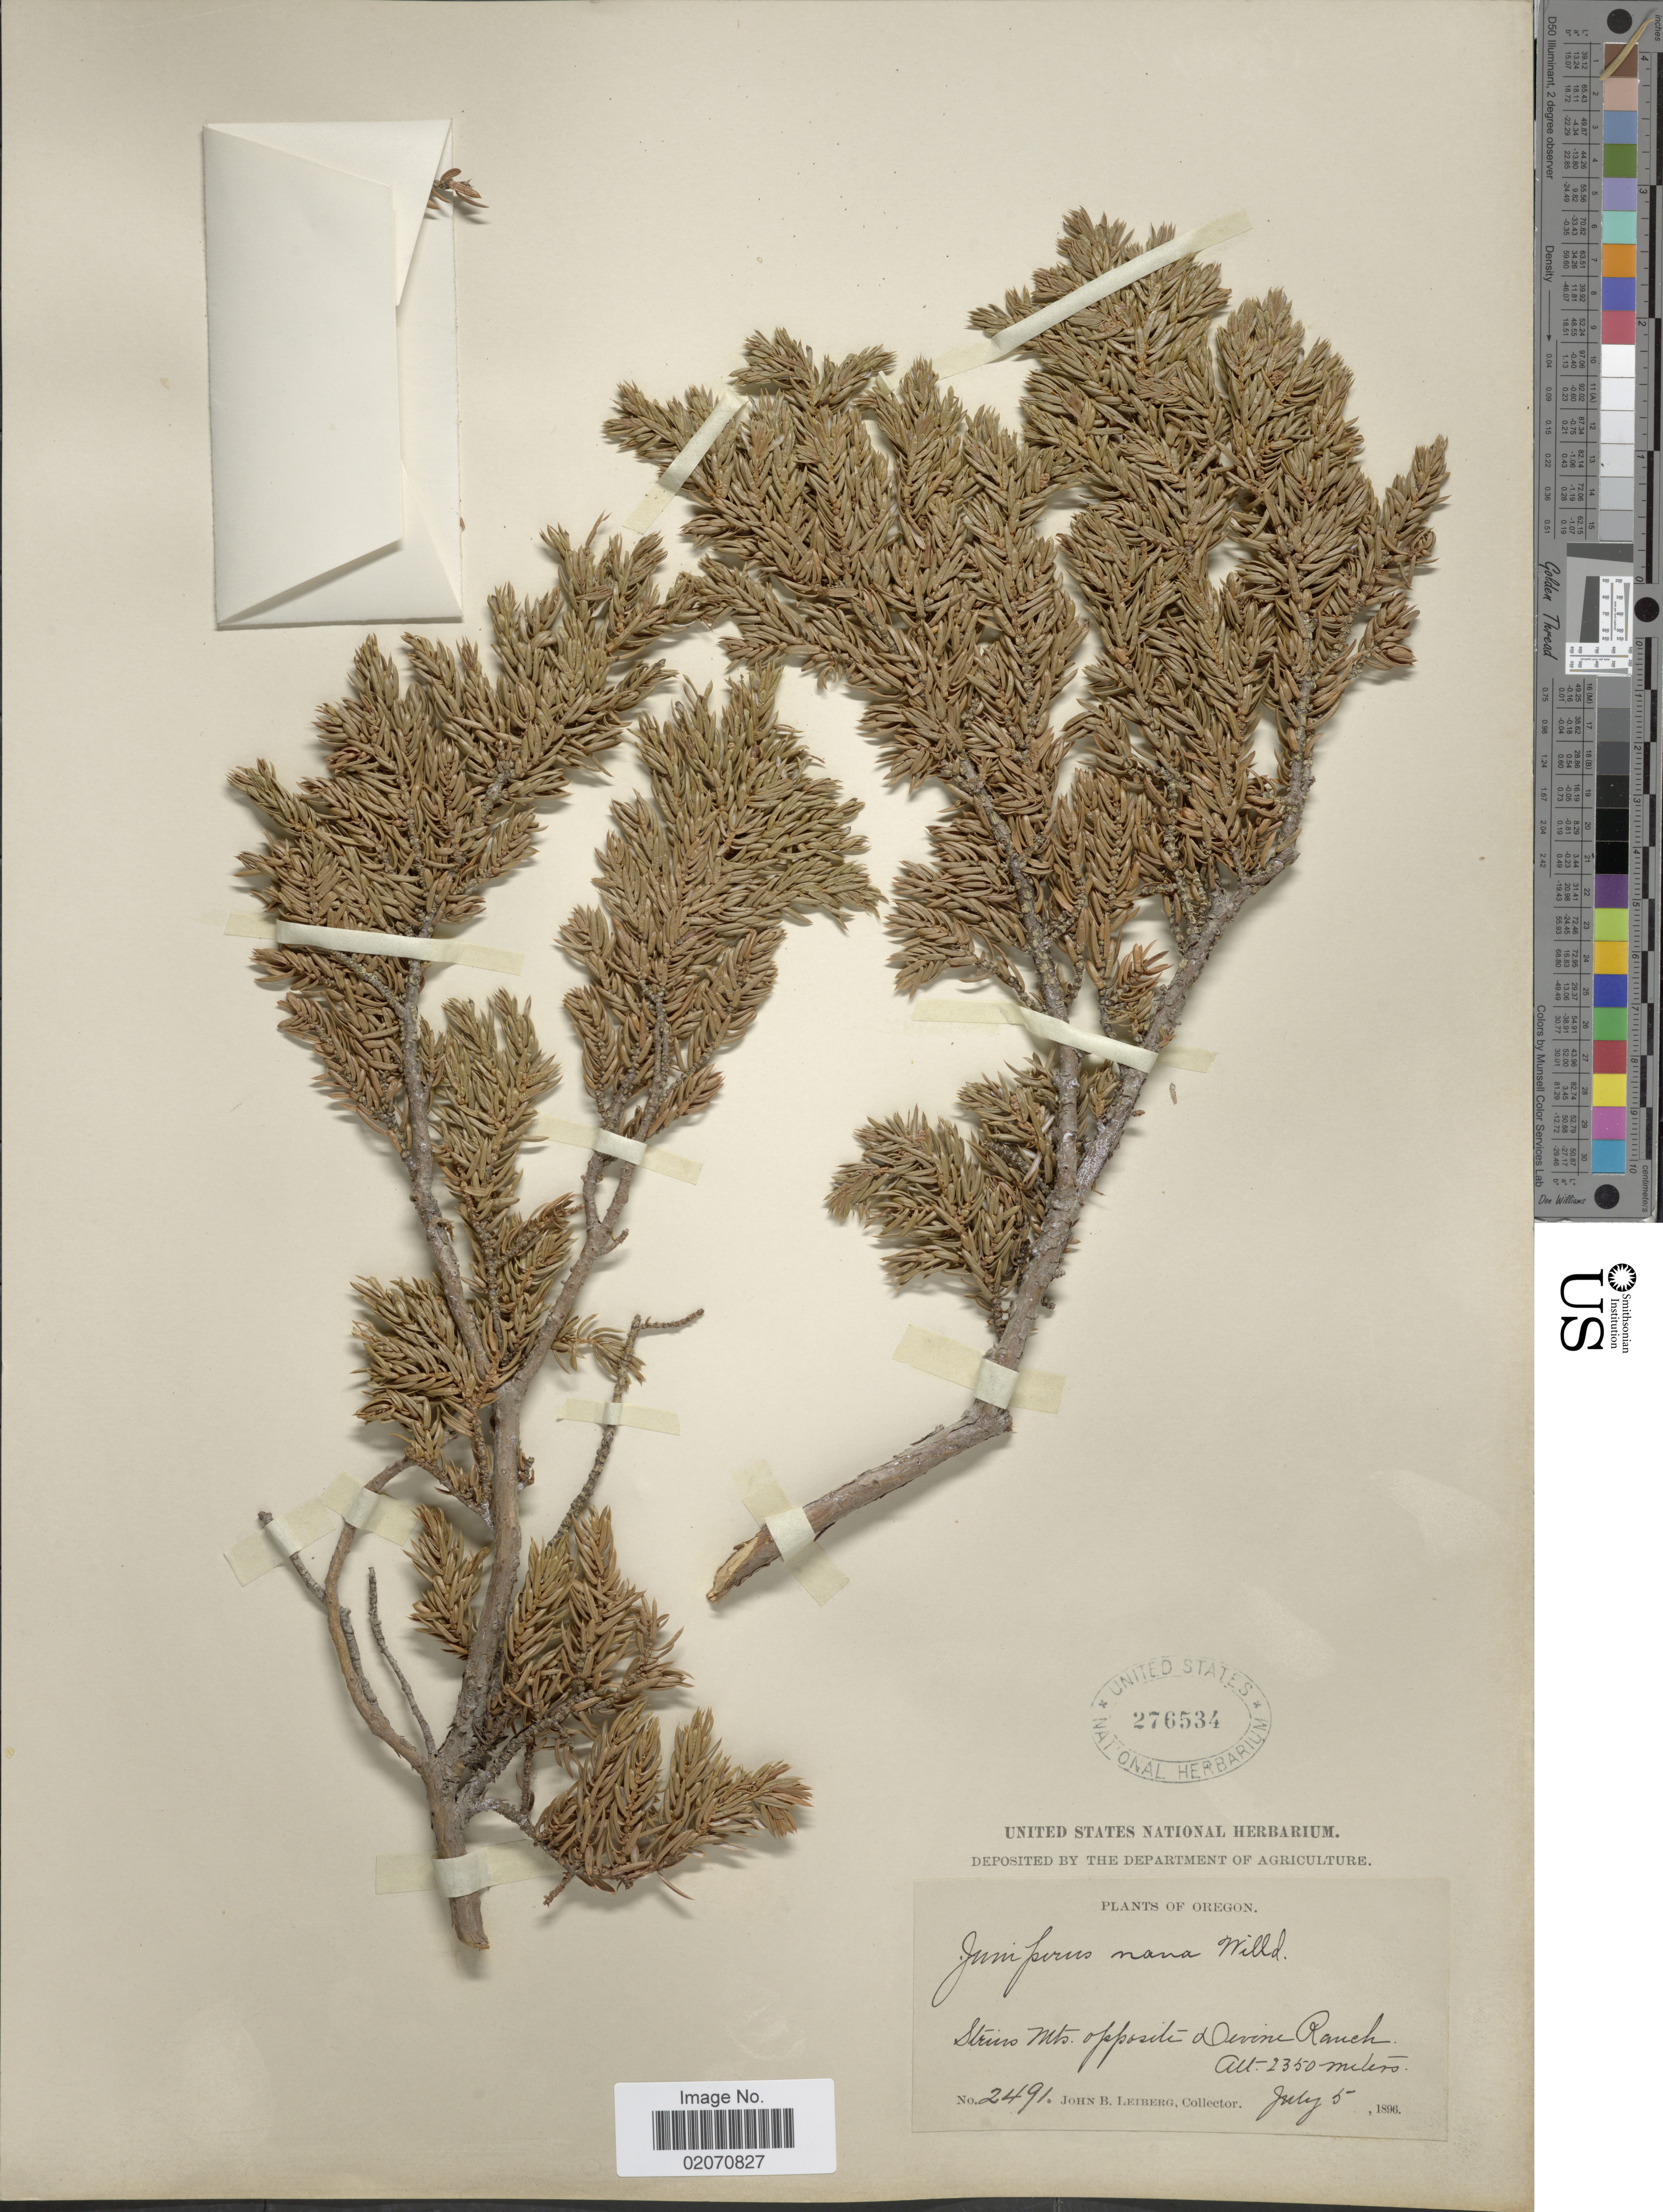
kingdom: Plantae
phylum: Tracheophyta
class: Pinopsida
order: Pinales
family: Cupressaceae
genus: Juniperus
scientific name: Juniperus communis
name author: L.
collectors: J. B. Leiberg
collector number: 2491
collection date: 1896-07-05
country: United States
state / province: Oregon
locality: Steins Mts. opposite Devine Ranch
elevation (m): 2350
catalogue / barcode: US 276534